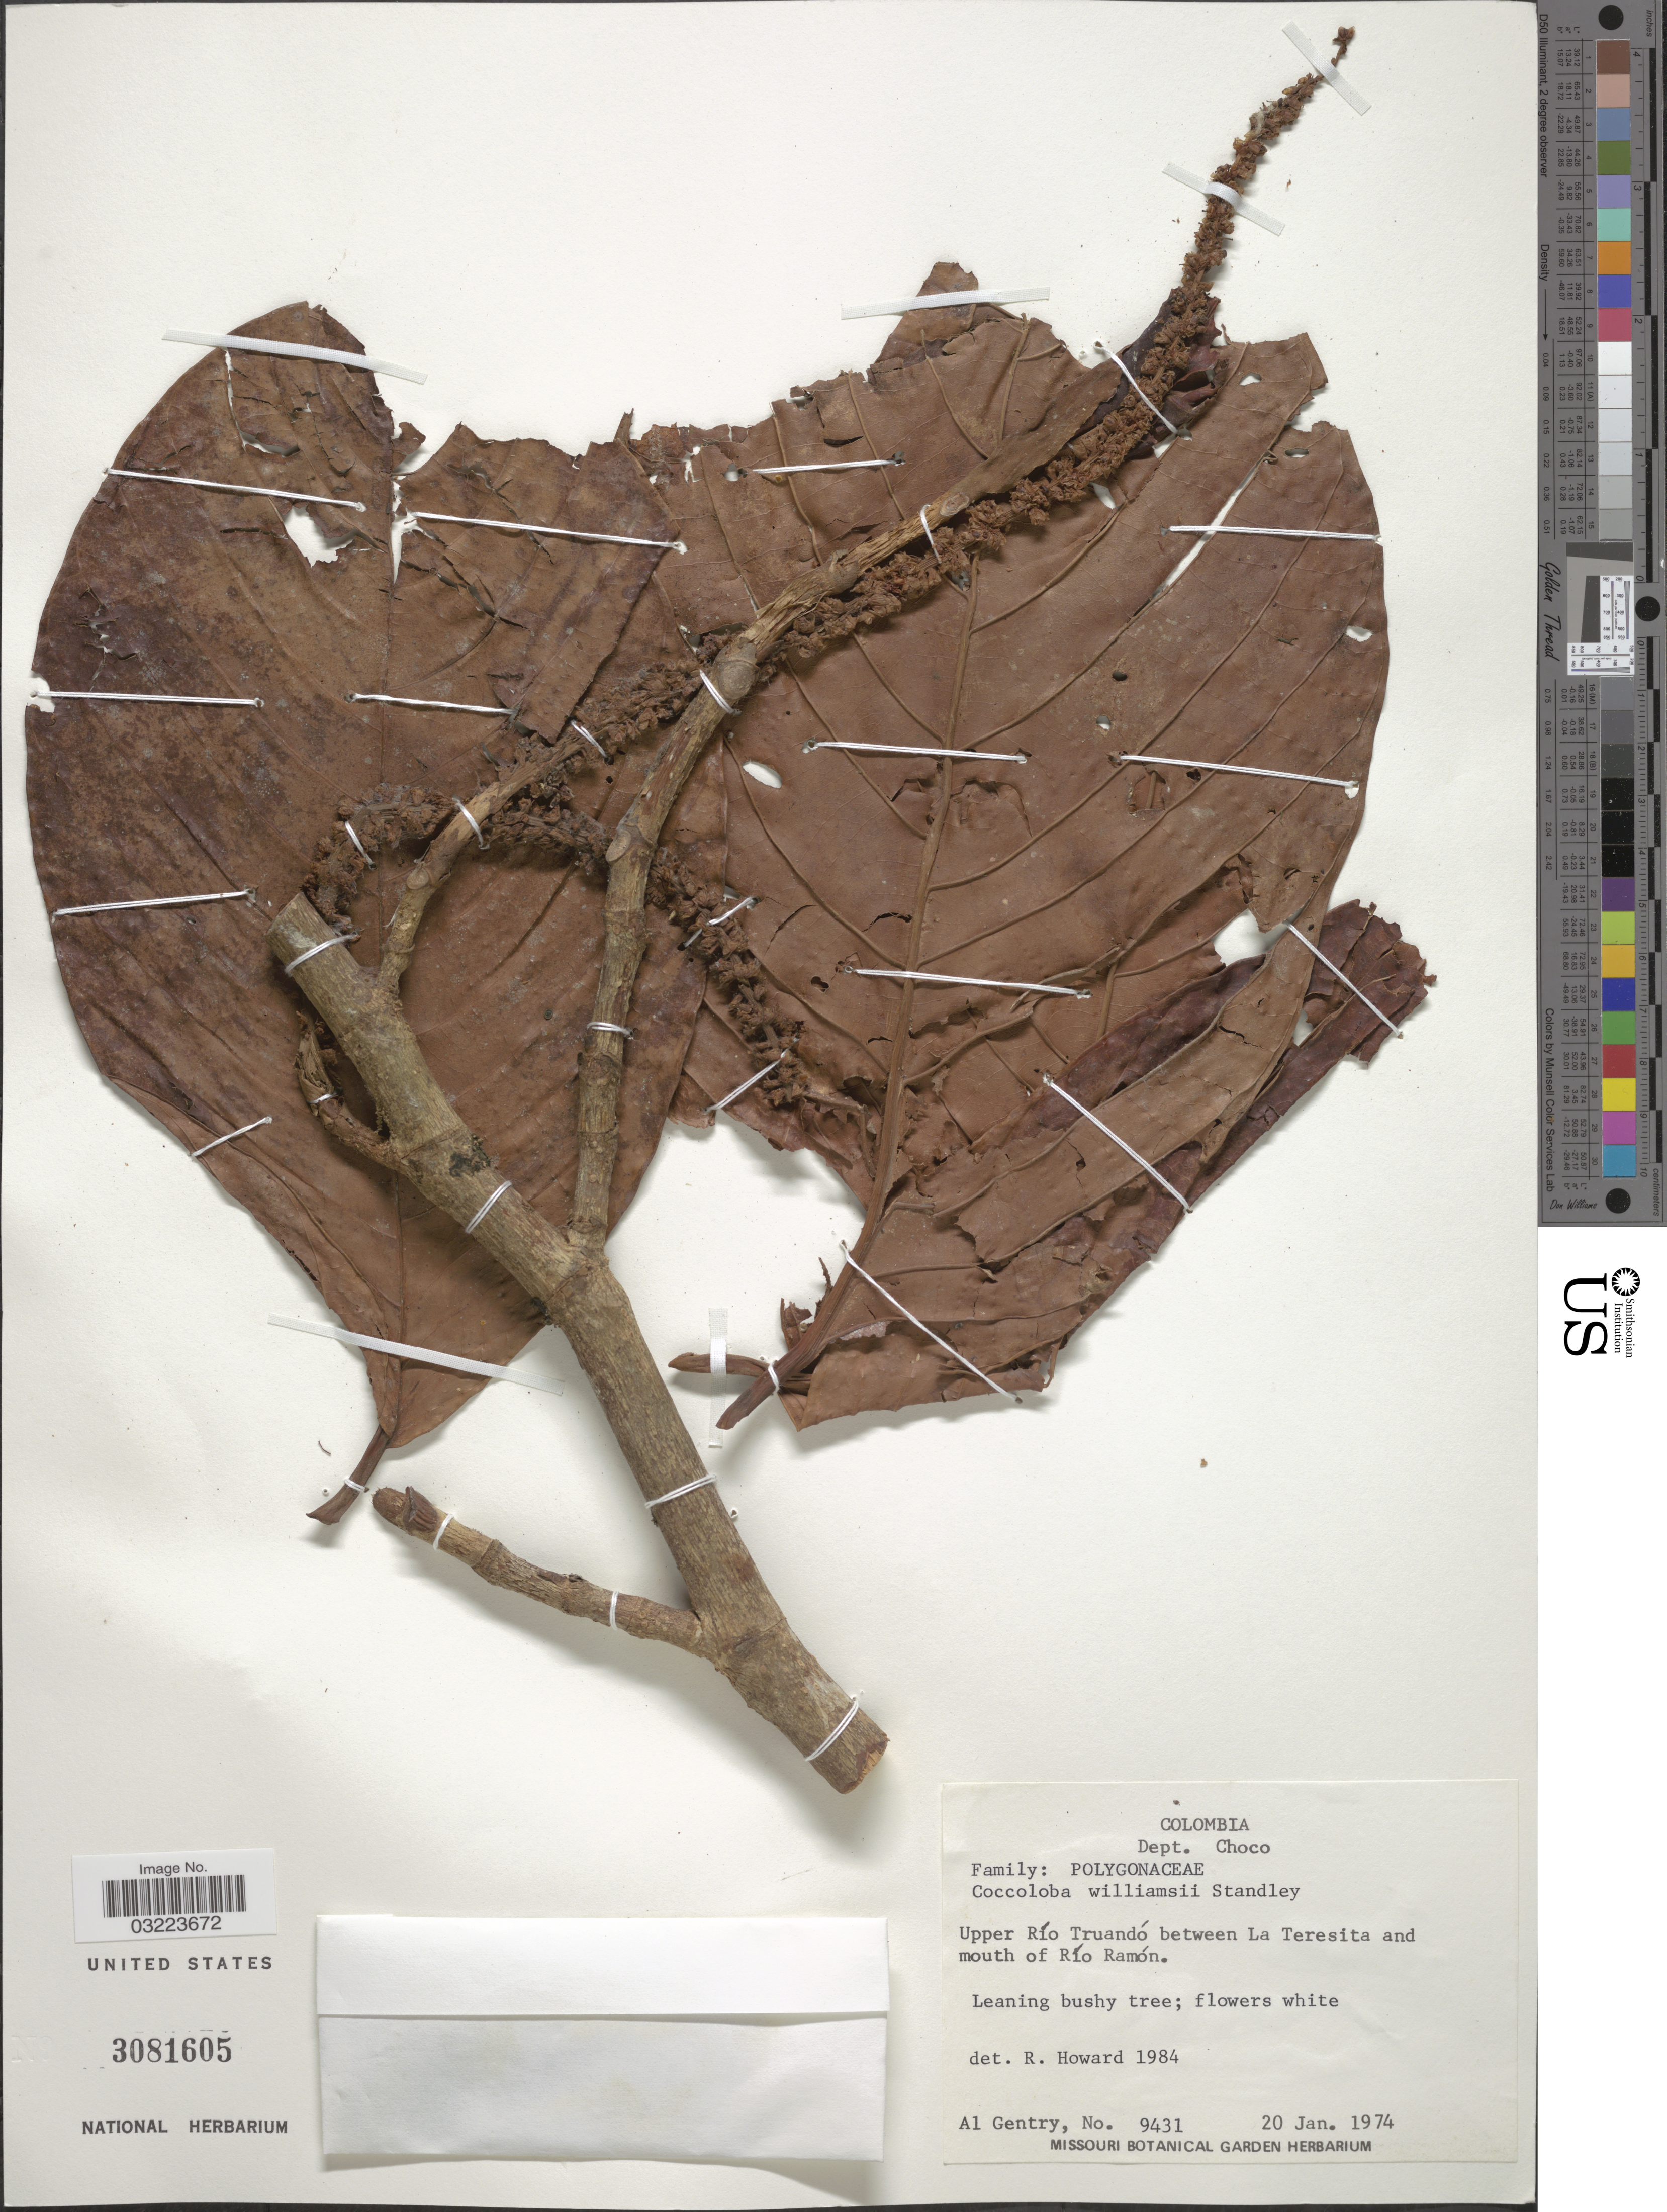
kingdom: Plantae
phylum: Tracheophyta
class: Magnoliopsida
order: Caryophyllales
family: Polygonaceae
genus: Coccoloba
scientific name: Coccoloba williamsii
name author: Standl.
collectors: A. H. Gentry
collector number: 9431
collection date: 1974-01-20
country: Colombia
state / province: Chocó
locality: Dept. Choco. Upper Río Truandó between La Teresita and mouth of Río Ramón.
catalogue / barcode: US 3081605